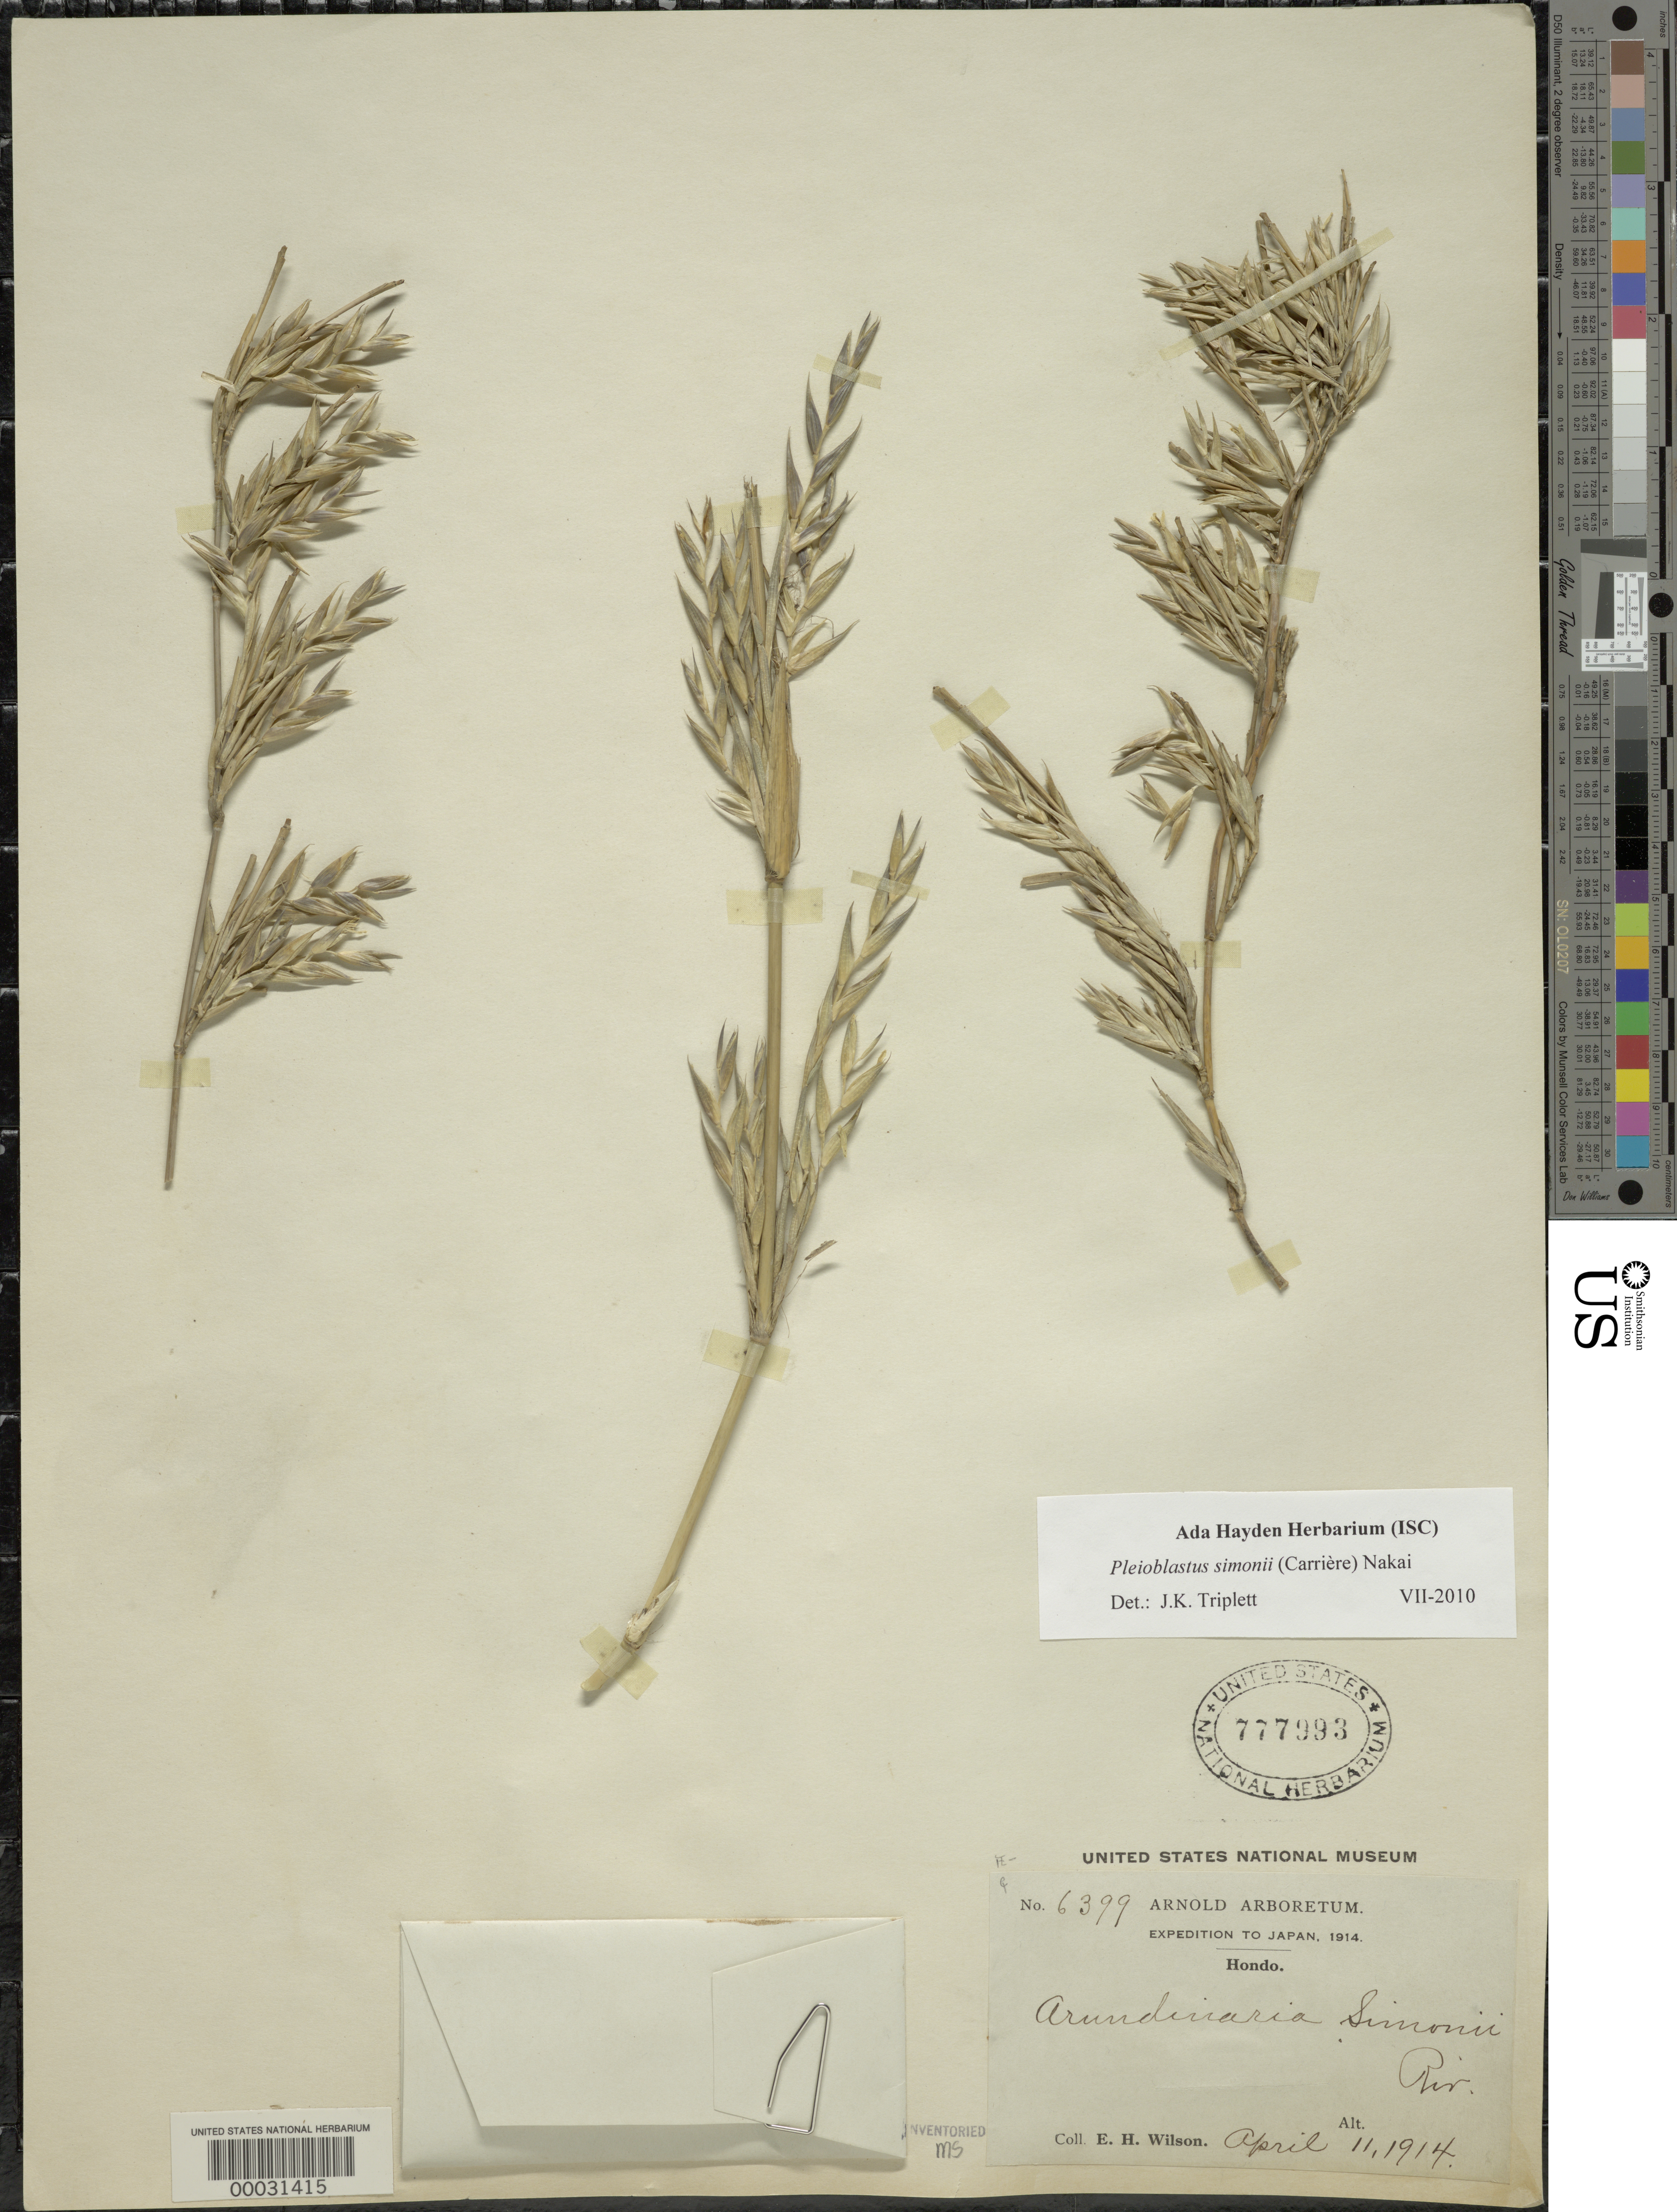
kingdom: Plantae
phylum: Tracheophyta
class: Liliopsida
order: Poales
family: Poaceae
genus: Pleioblastus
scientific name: Pleioblastus simonii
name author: (Carrière) Nakai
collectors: F. H. Wilson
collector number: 6399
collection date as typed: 11 Apr 1914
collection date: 1914-04-11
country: Japan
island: Honshu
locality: Hondo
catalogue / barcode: US 777993